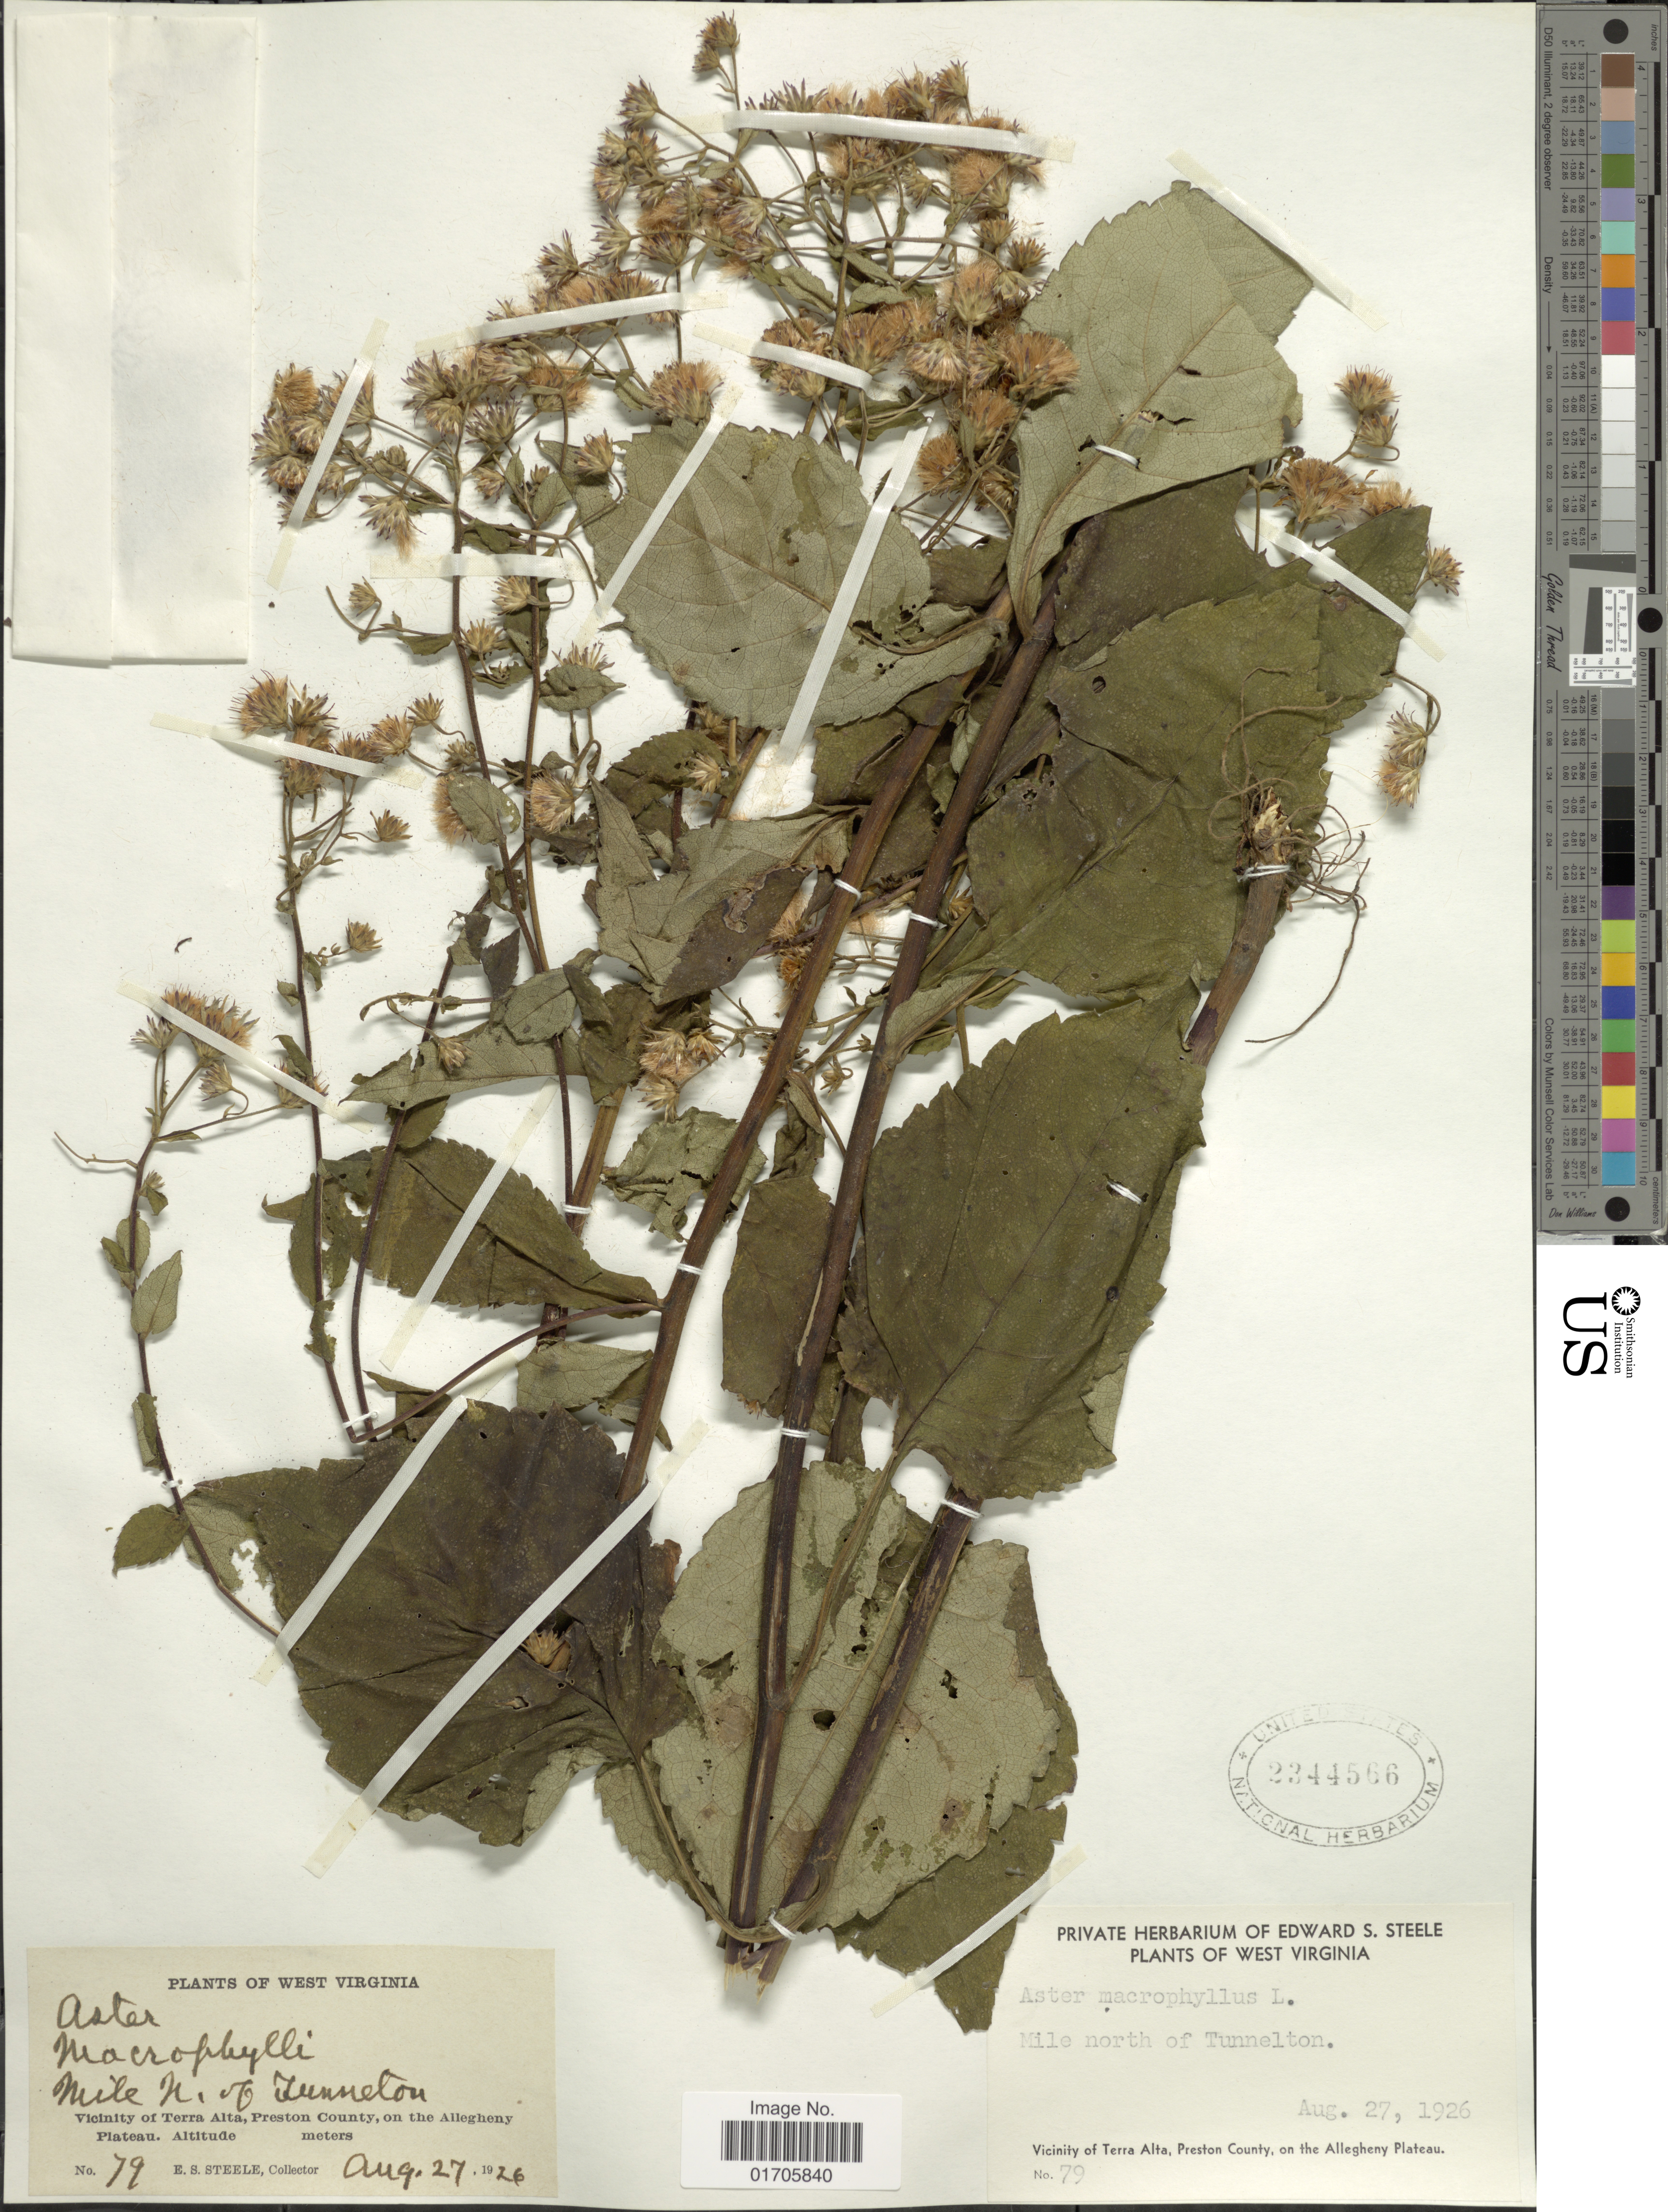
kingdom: Plantae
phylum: Tracheophyta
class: Magnoliopsida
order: Asterales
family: Asteraceae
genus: Eurybia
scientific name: Eurybia macrophylla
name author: (L.) Cass.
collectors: E. Steele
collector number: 79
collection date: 1926-08-27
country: United States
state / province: West Virginia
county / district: Preston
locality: Mile north of Tunnelton. Vicinity of Terra Alta, Preston County, on the Allegheny Plateau.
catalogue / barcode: US 2344566